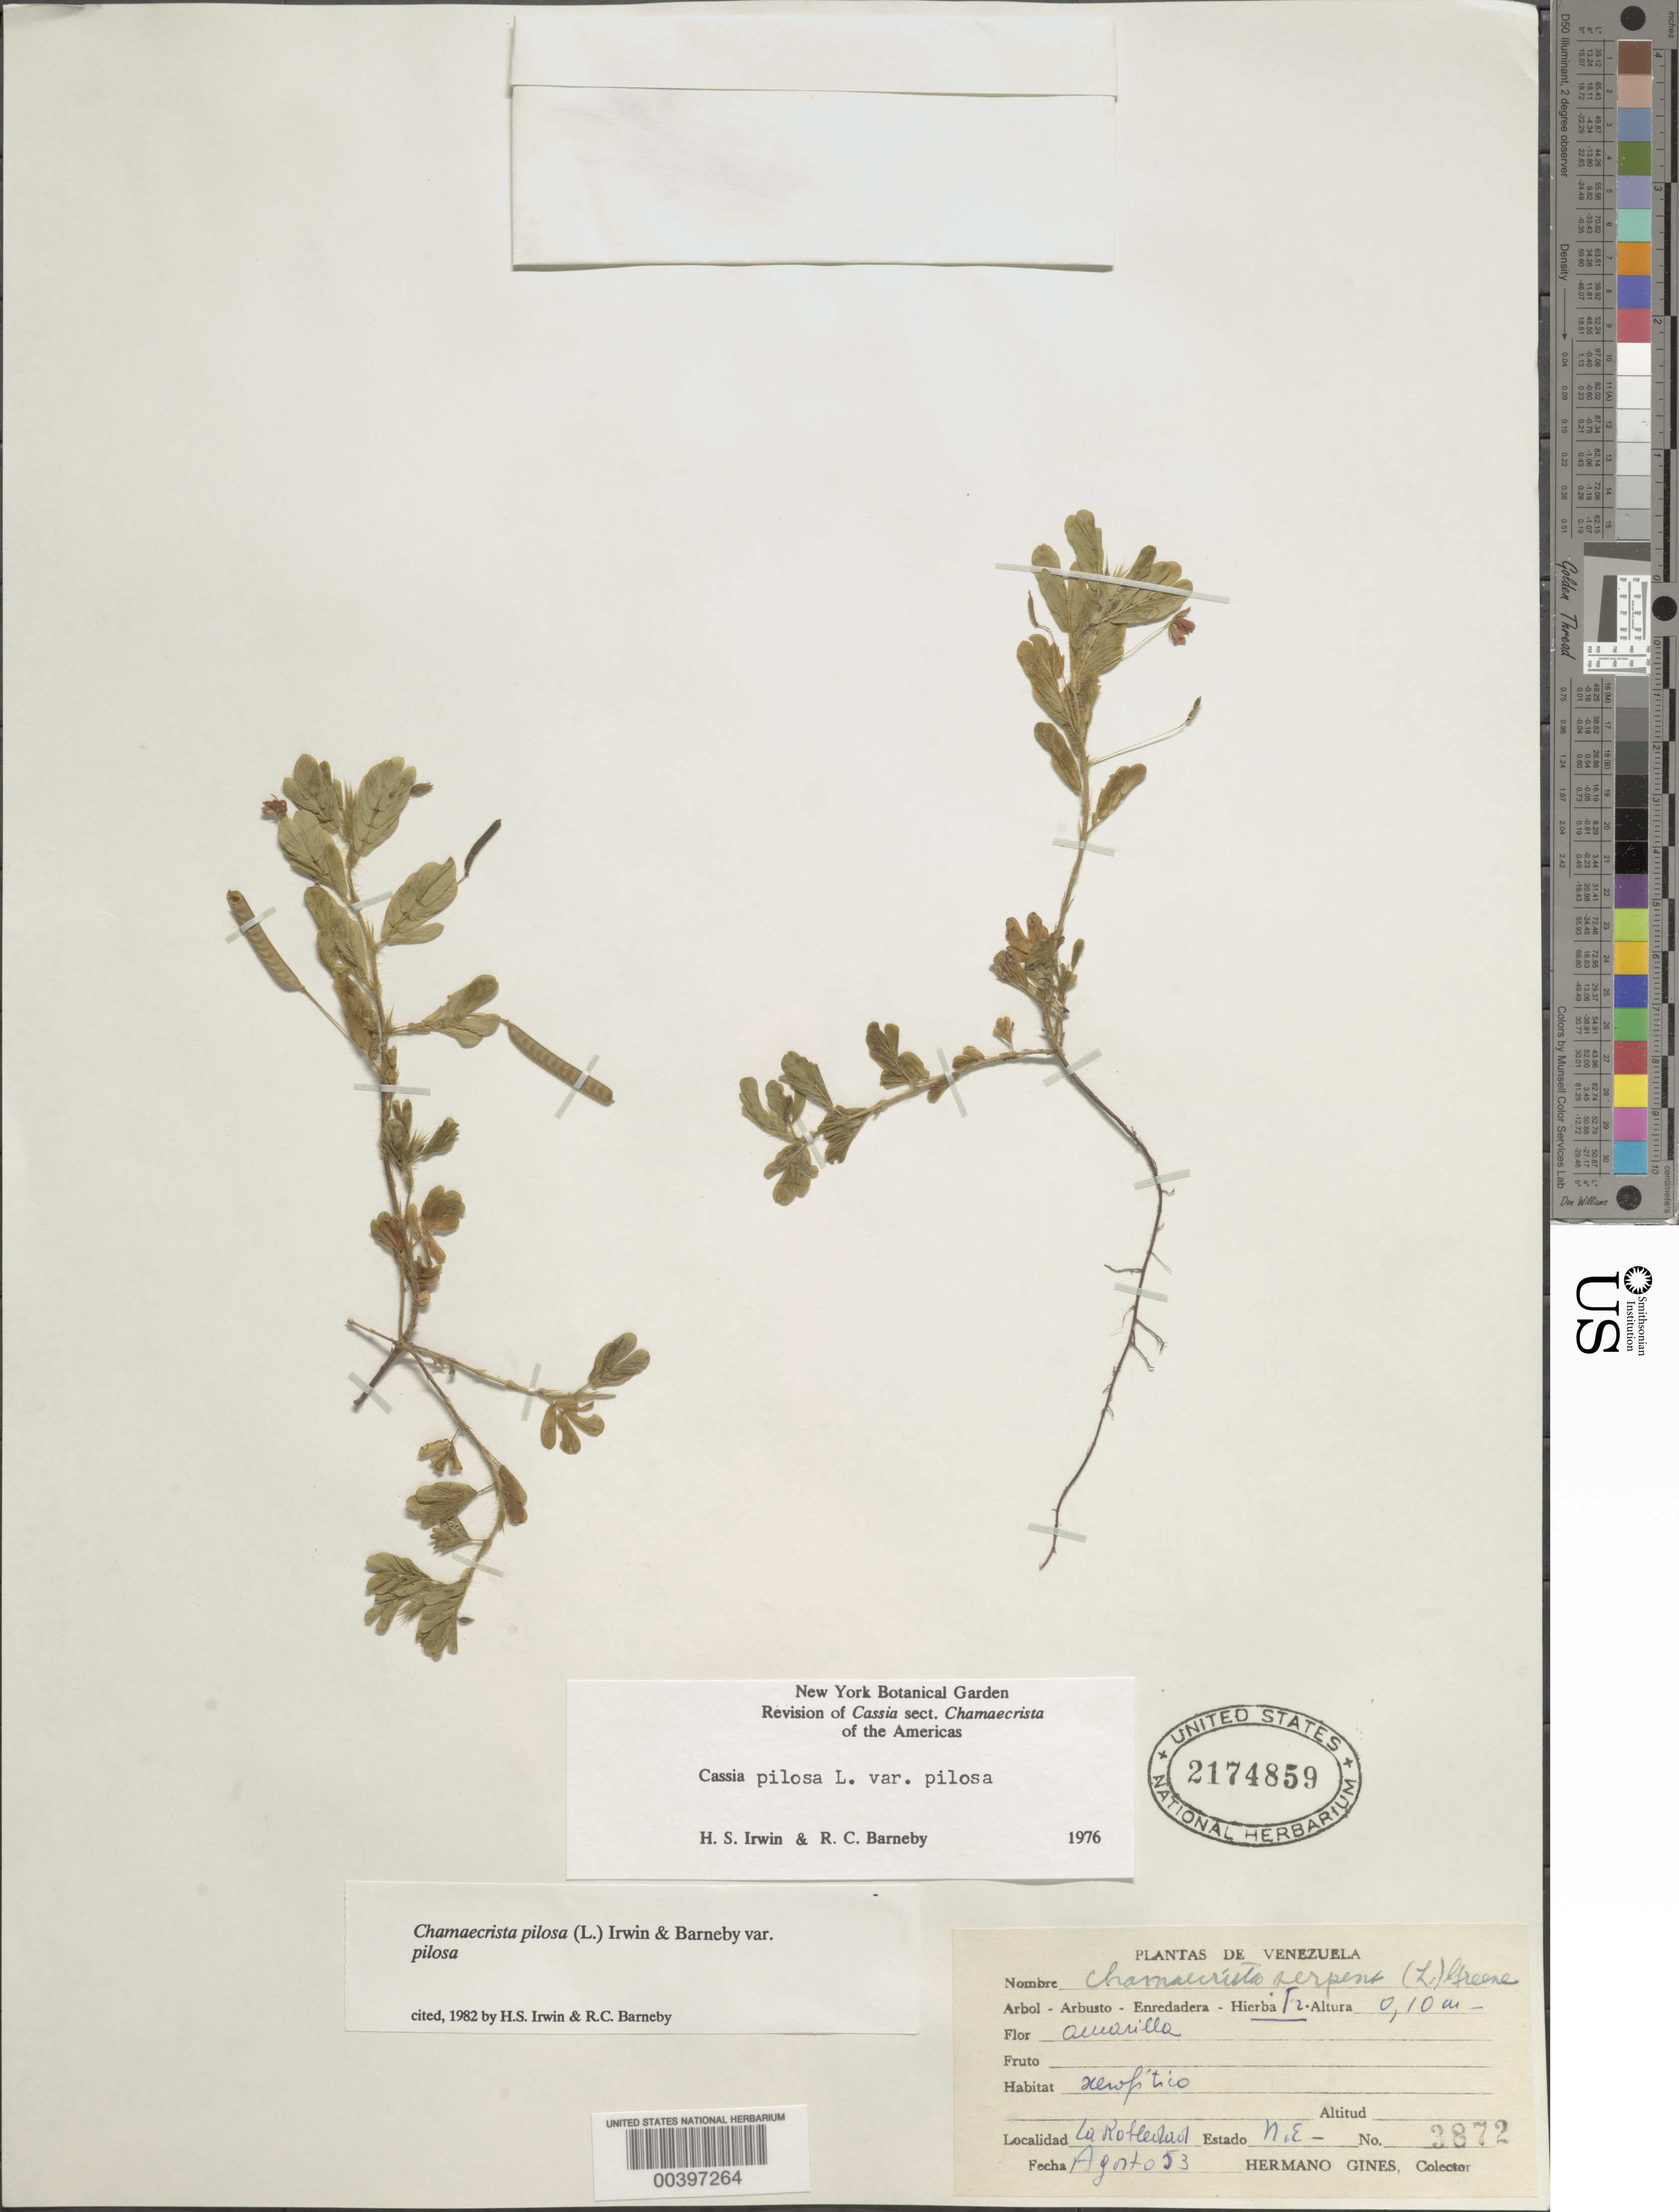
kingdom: Plantae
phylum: Tracheophyta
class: Magnoliopsida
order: Fabales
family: Fabaceae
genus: Chamaecrista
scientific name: Chamaecrista pilosa var. pilosa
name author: (L.) Greene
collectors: Bro. Gines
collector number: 3872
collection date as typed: Aug 1953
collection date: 1953-08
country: Venezuela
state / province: Nueva Esparta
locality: La robledad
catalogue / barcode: US 2174859